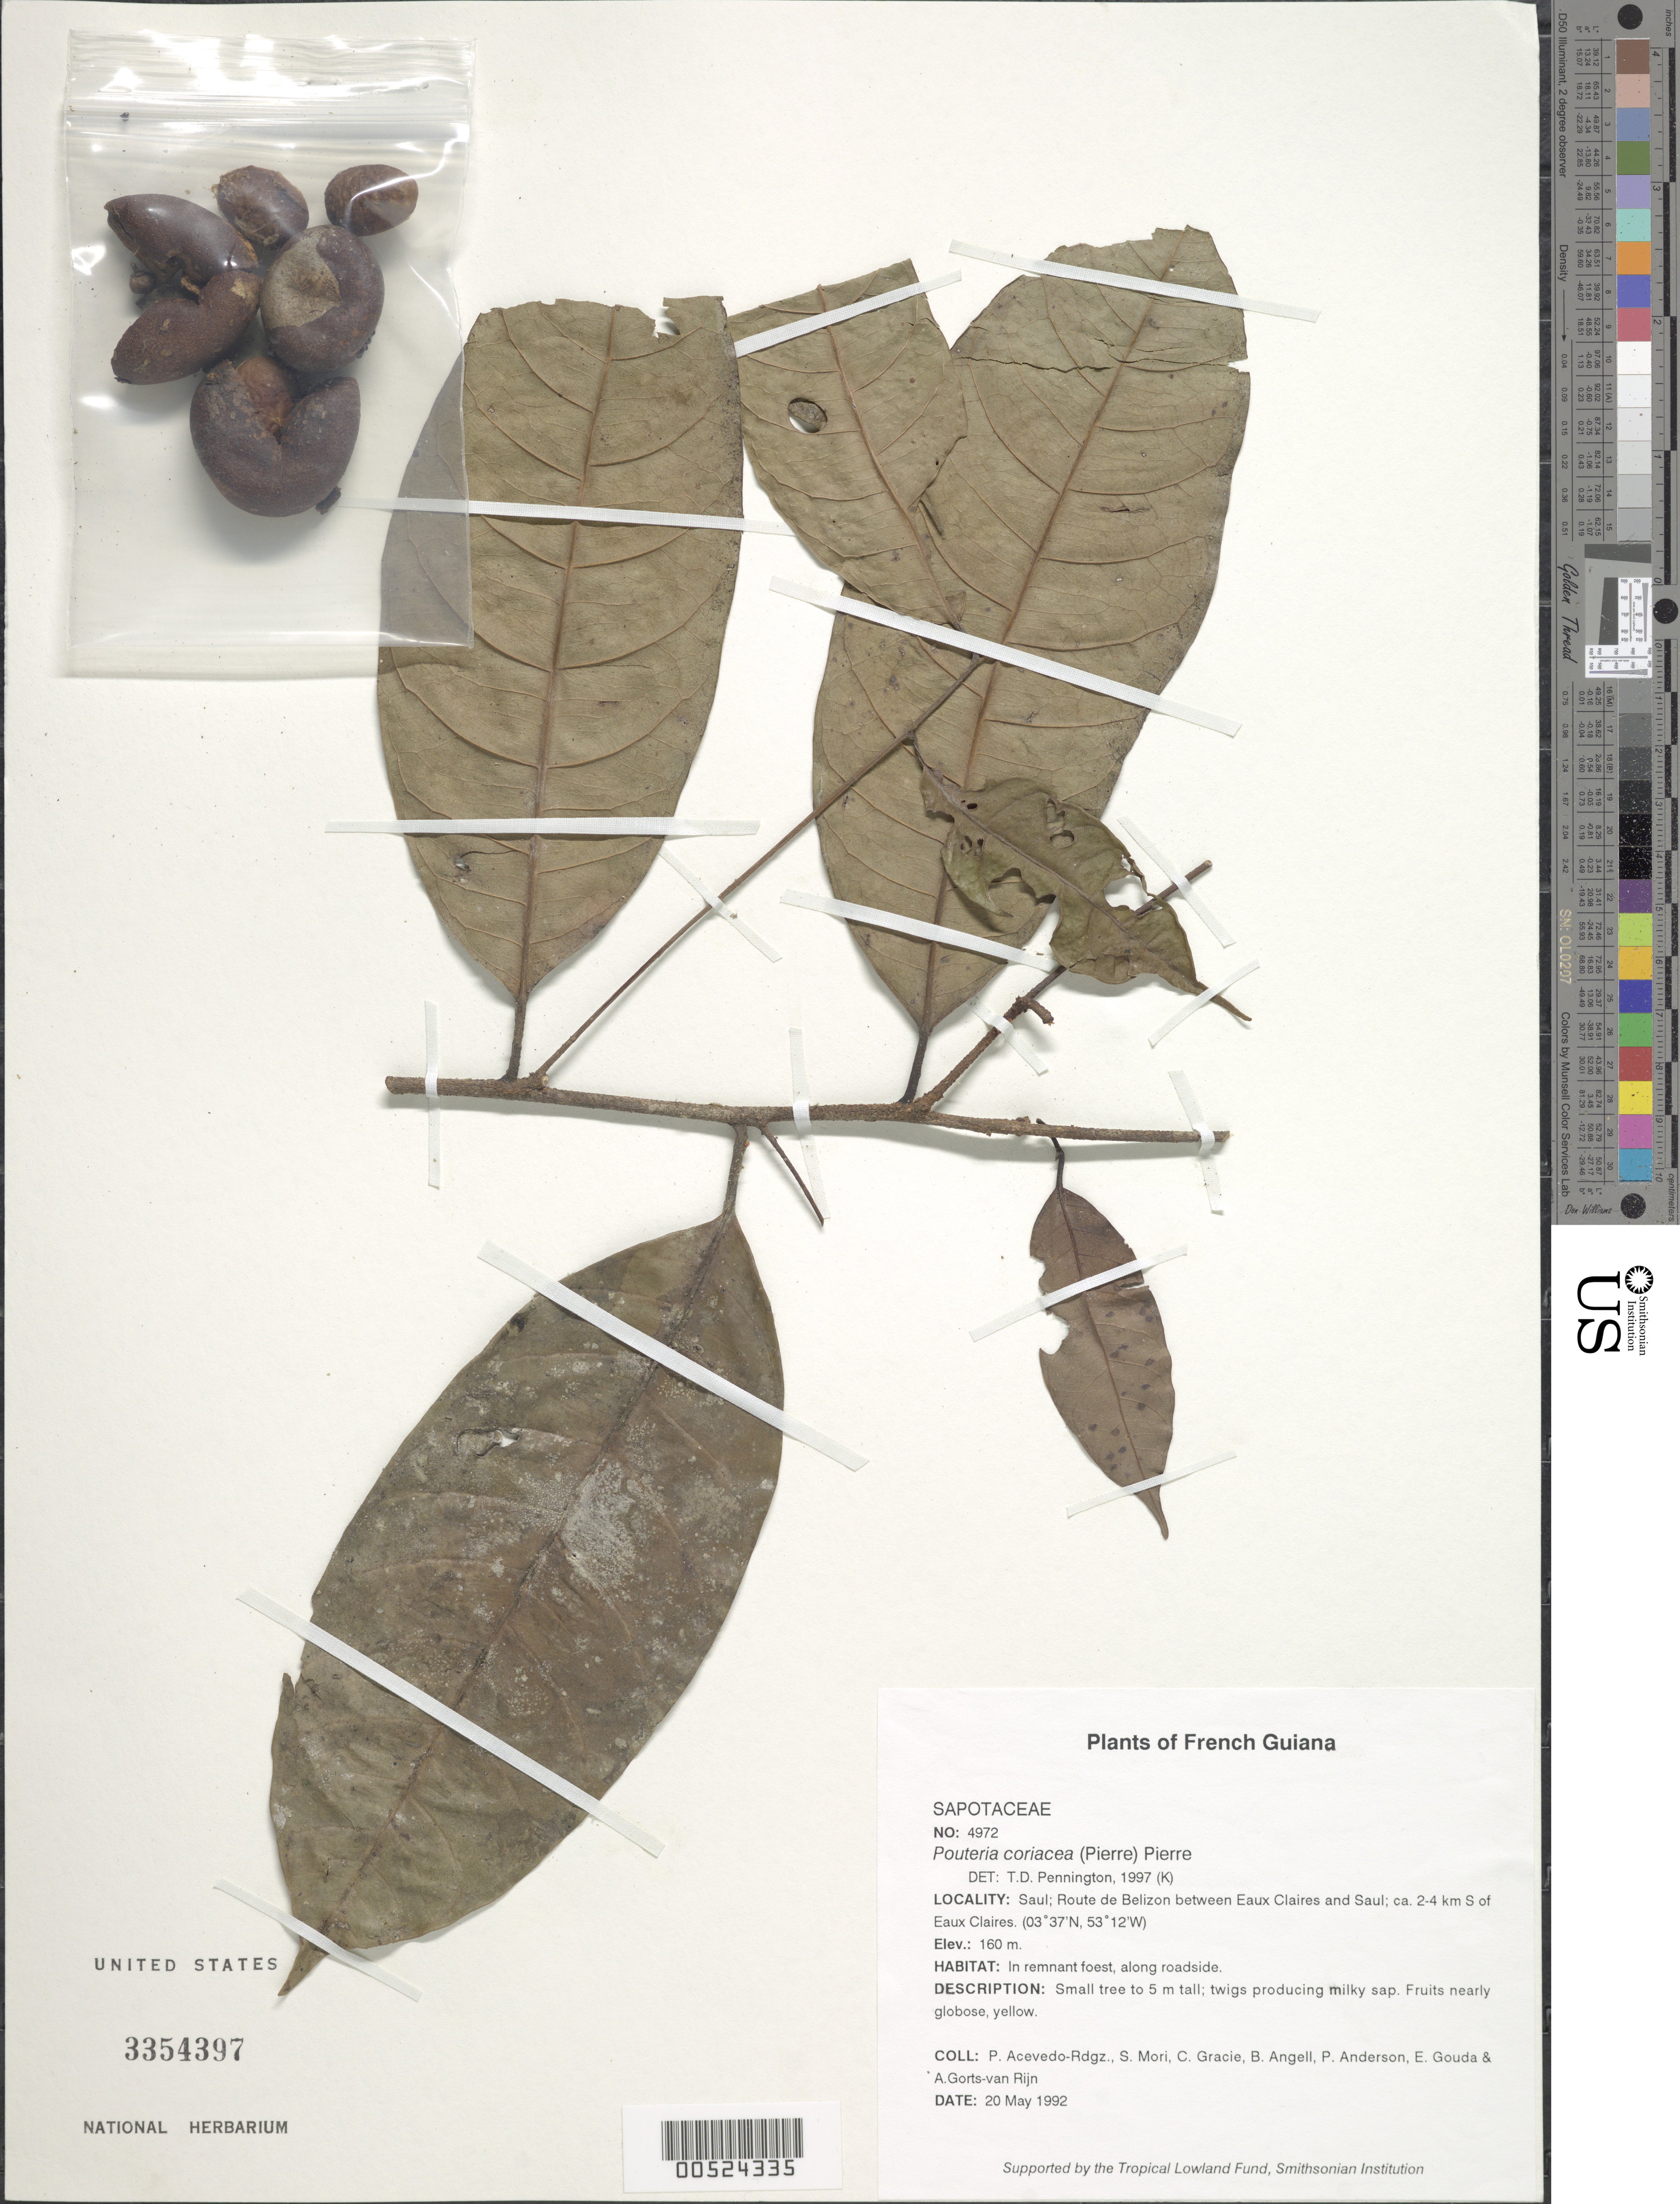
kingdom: Plantae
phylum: Tracheophyta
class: Magnoliopsida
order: Ericales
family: Sapotaceae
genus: Pouteria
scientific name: Pouteria coriacea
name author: (Pierre) Pierre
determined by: Pennington, T. D., (K)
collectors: P. Acevedo-Rodr., S. Mori, C. A. Gracie, Bobbi Angell, P. Anderson, E. J. Gouda & A. .R. A. Görts-van Rijn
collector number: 4972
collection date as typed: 20 May 1992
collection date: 1992-05-20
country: French Guiana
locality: Saul; Route de Belizon between Eaux Claires and Saul; ca. 2-4 km S of Eaux Claires.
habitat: In remnant foest, along roadside.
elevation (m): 160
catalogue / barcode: US 3354397